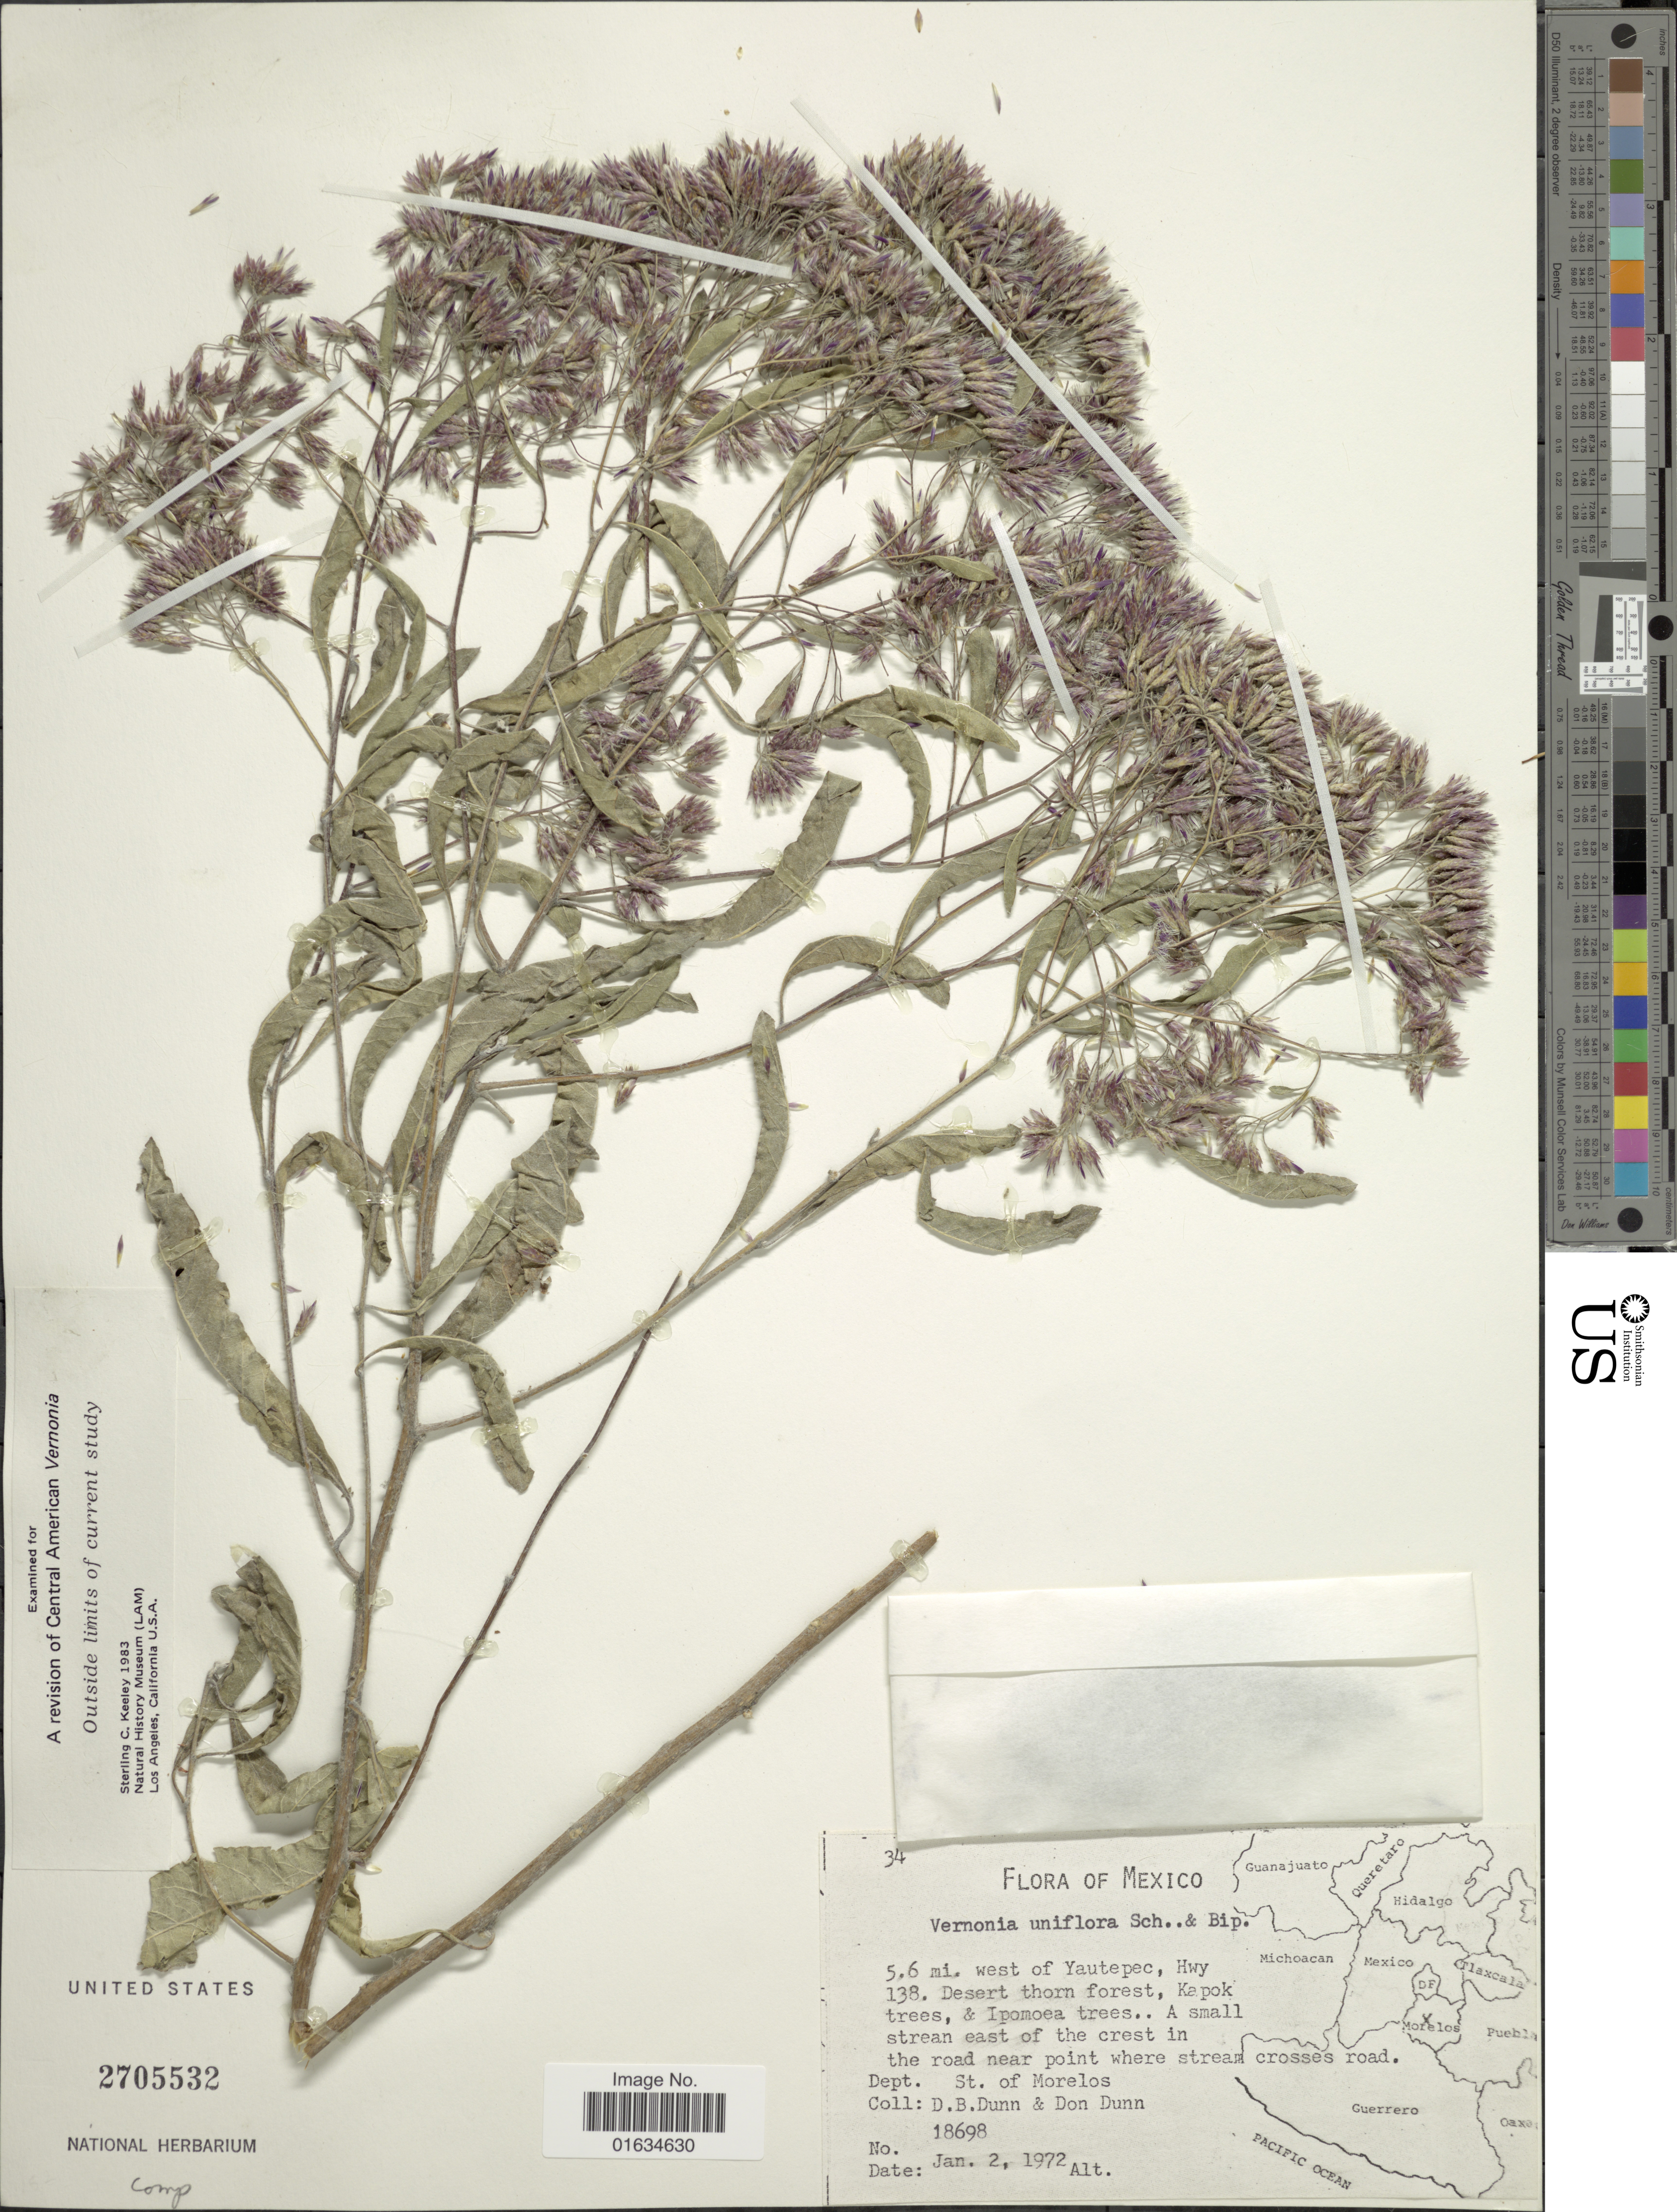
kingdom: Plantae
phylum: Tracheophyta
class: Magnoliopsida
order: Asterales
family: Asteraceae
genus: Critoniopsis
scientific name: Critoniopsis salicifolia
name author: (DC.) H. Rob.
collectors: D. B. Dunn & D. Dunn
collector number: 18698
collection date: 1972-01-02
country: Mexico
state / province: Morelos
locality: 5.6 mi. west of Yautepec, Hwy 138, Desert thorn forest, Kapok trees, & Ipomoea trees, a small strean east of the crest in the road near point where stream crosses road.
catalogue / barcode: US 2705532